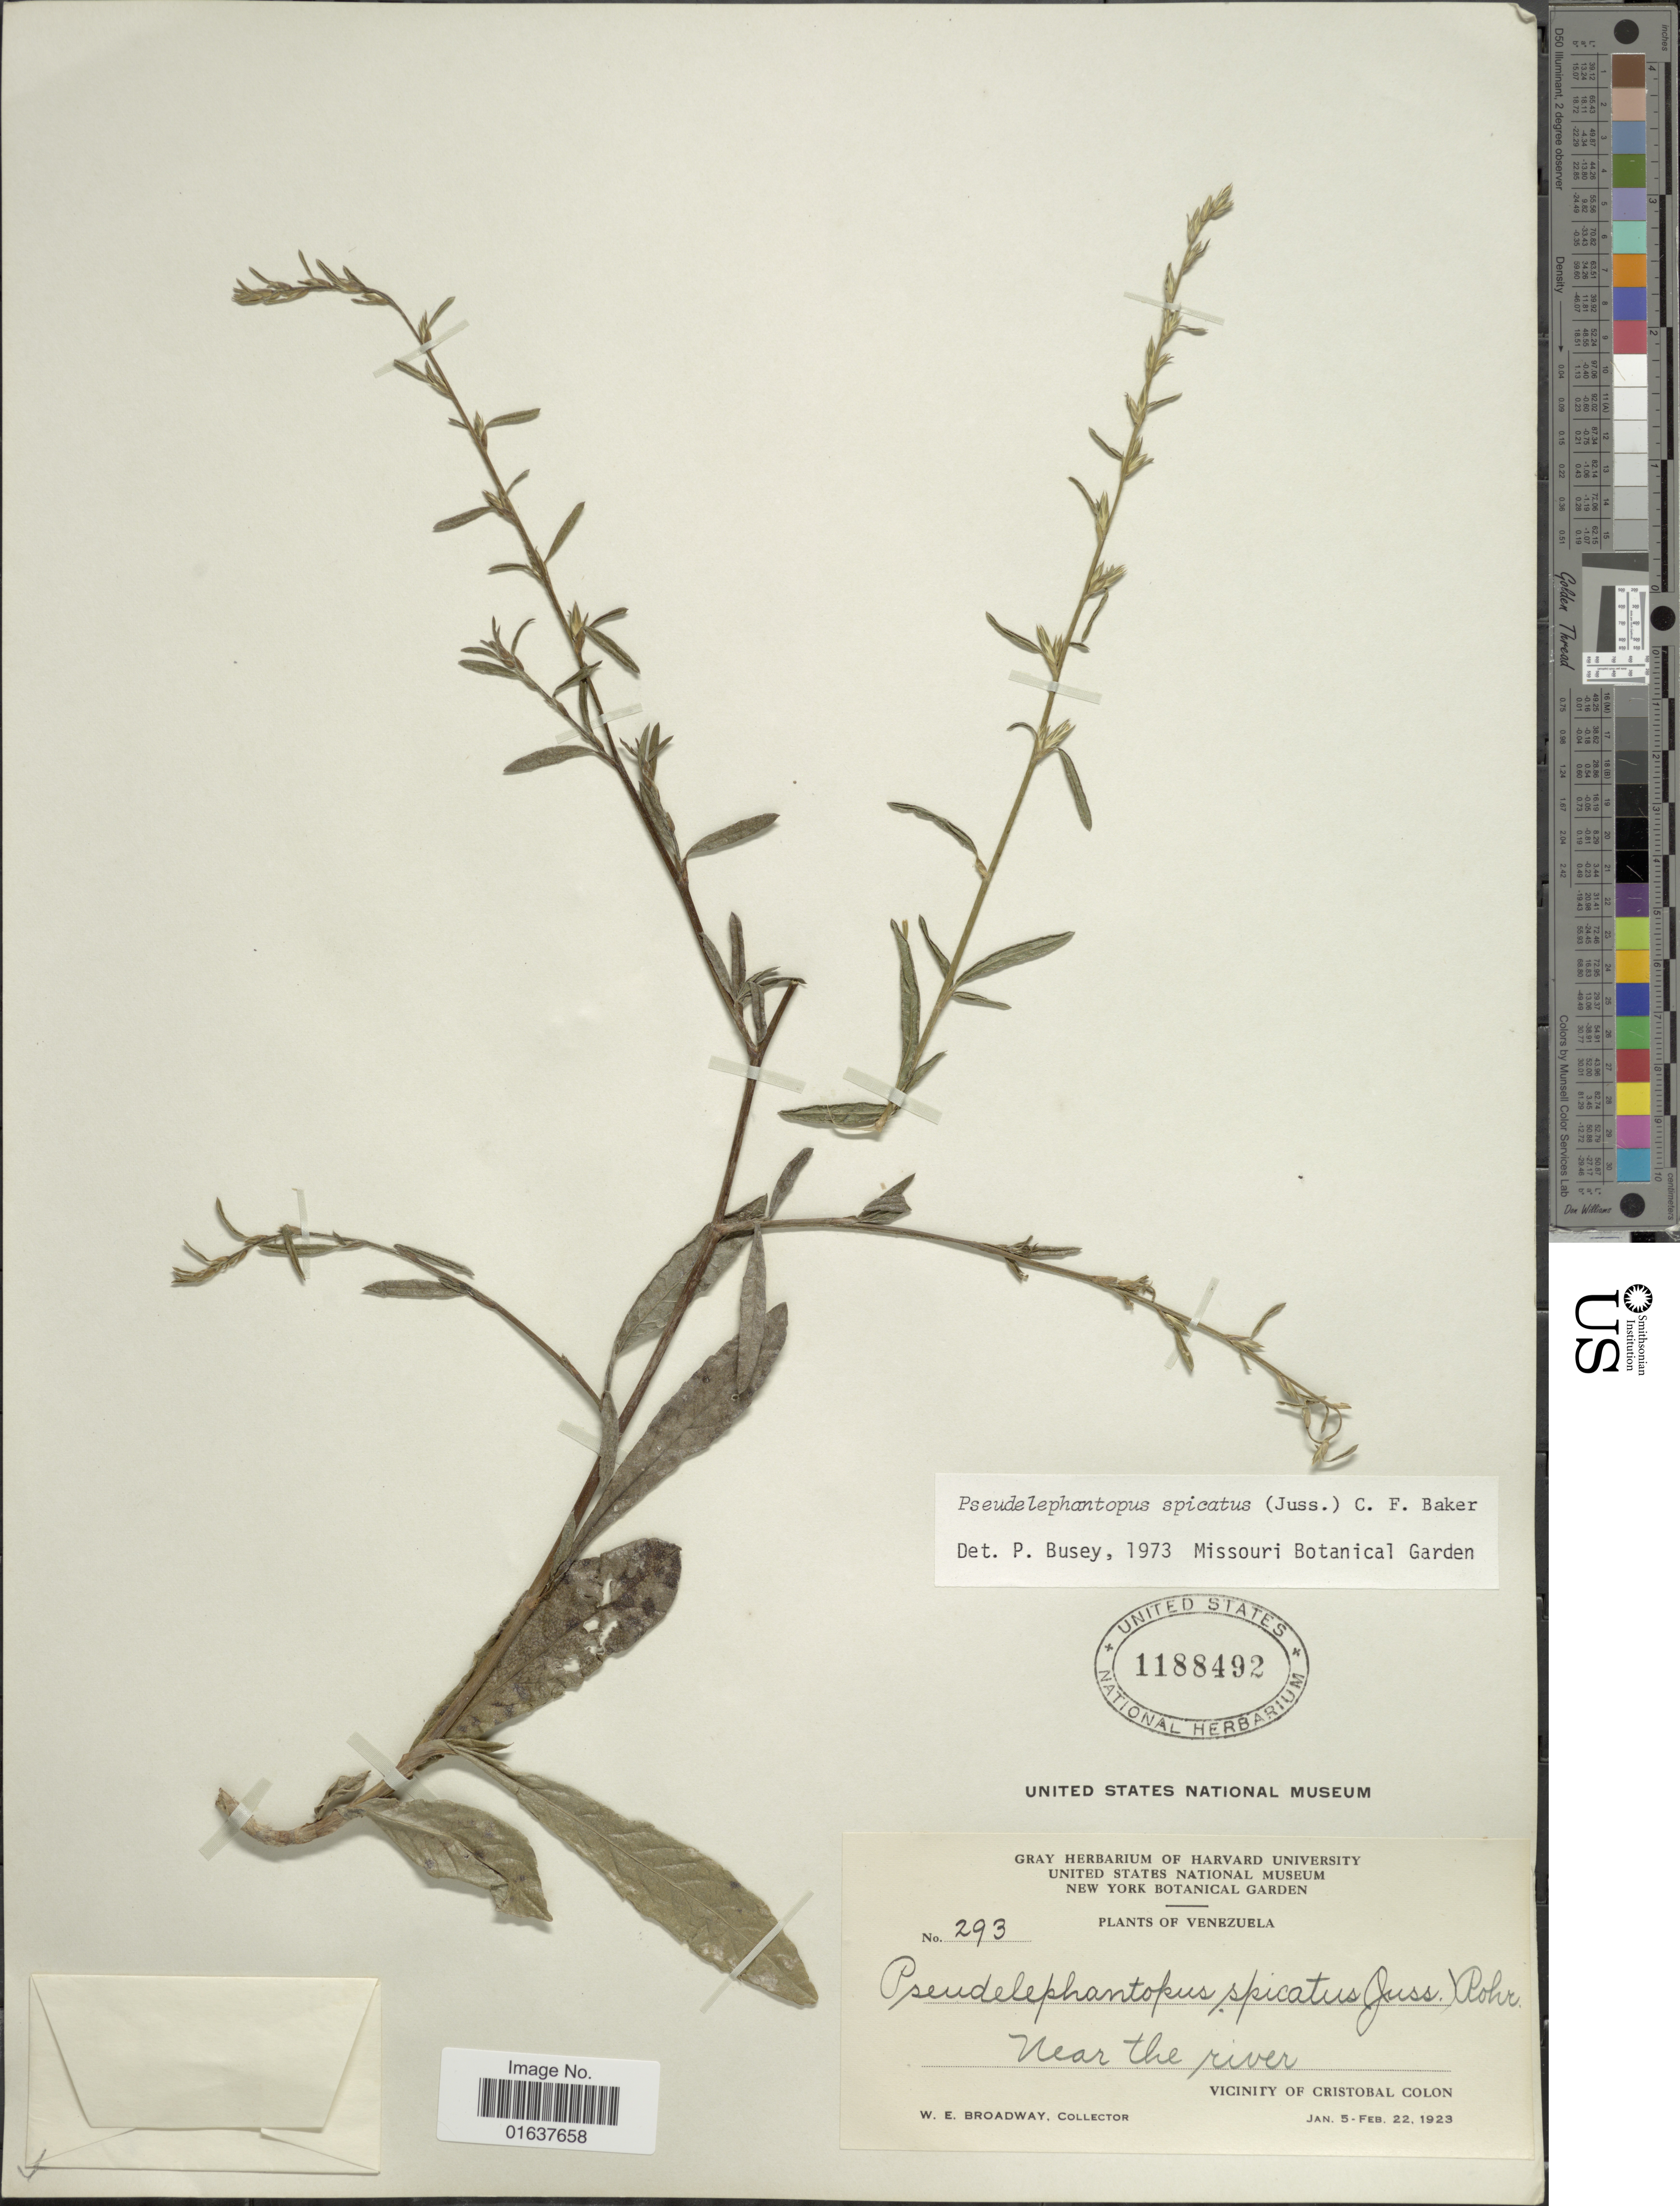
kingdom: Plantae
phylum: Tracheophyta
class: Magnoliopsida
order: Asterales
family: Asteraceae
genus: Pseudelephantopus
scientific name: Pseudelephantopus spicatus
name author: (Juss. ex Aubl.) C.F. Baker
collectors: W. E. Broadway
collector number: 293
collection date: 1923-01-05/1923-02-22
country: Venezuela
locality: Vicinity of Cristobal Colon, Near the river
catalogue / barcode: US 1188492